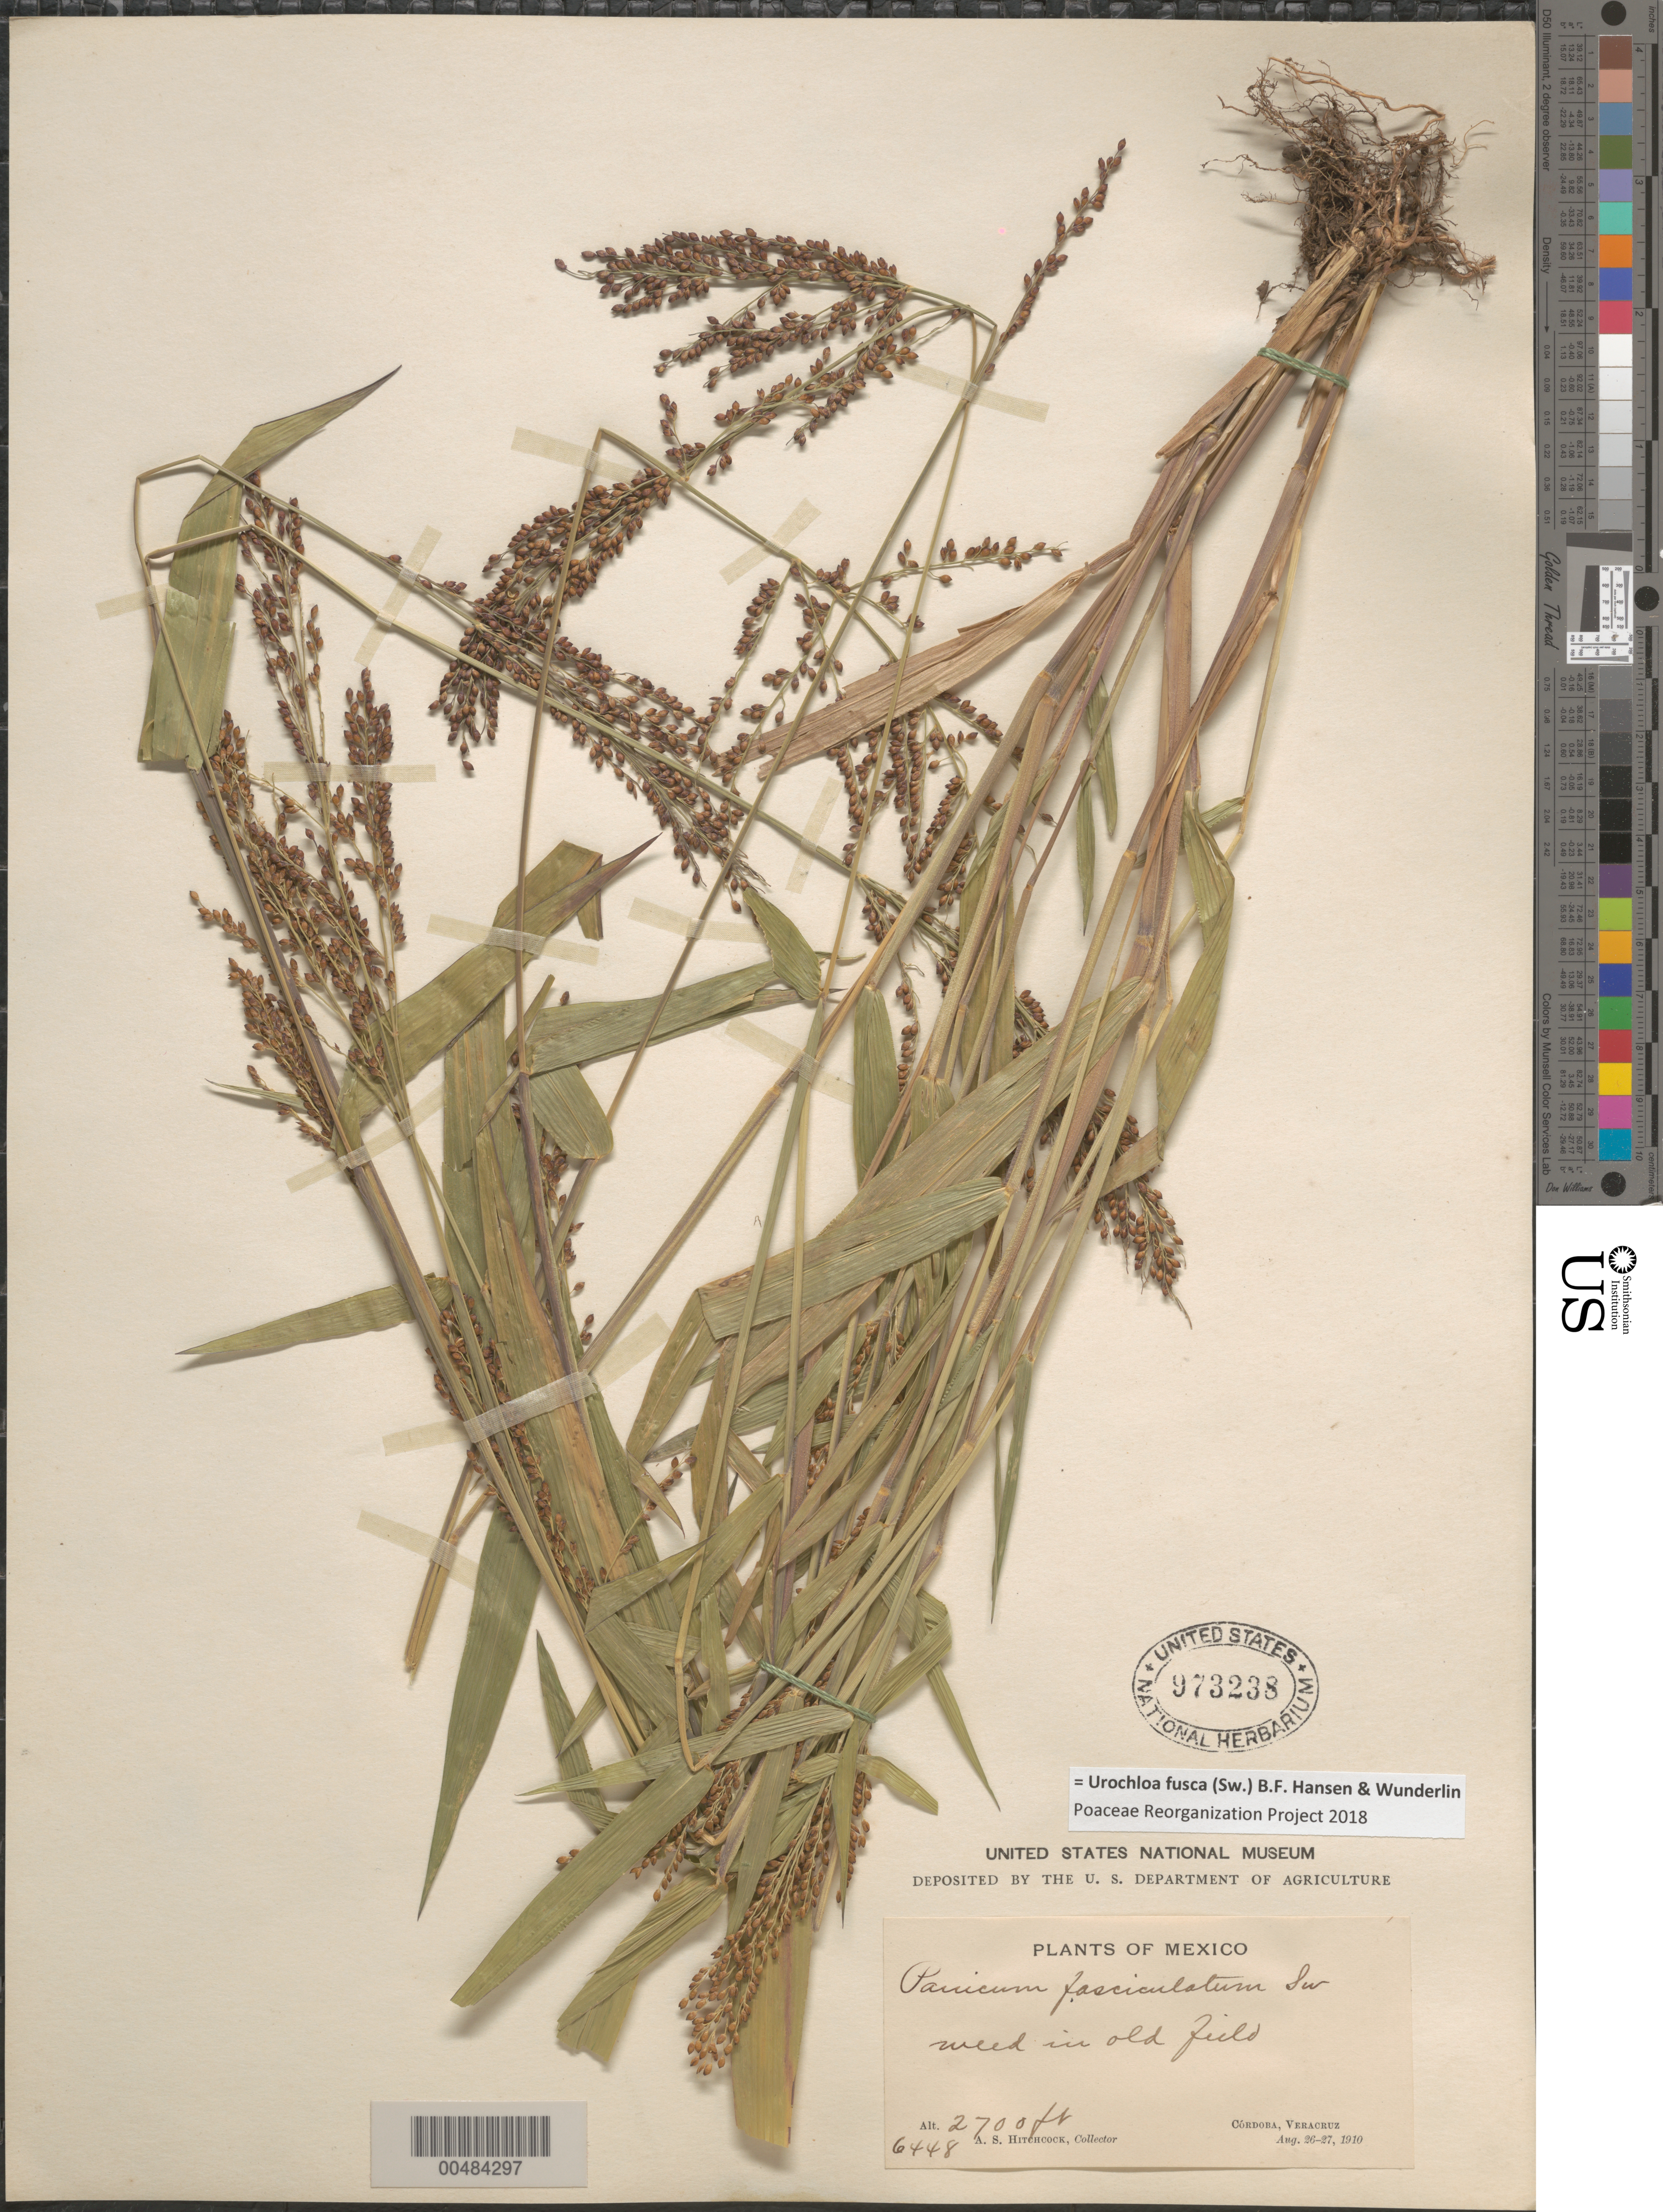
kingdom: Plantae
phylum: Tracheophyta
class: Liliopsida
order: Poales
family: Poaceae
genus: Brachiaria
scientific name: Brachiaria fasciculata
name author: (Sw.) Parodi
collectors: A. S. Hitchcock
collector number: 6448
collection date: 1910-08-26/1910-08-27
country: Mexico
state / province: Veracruz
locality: Cordoba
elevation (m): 823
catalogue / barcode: US 973238